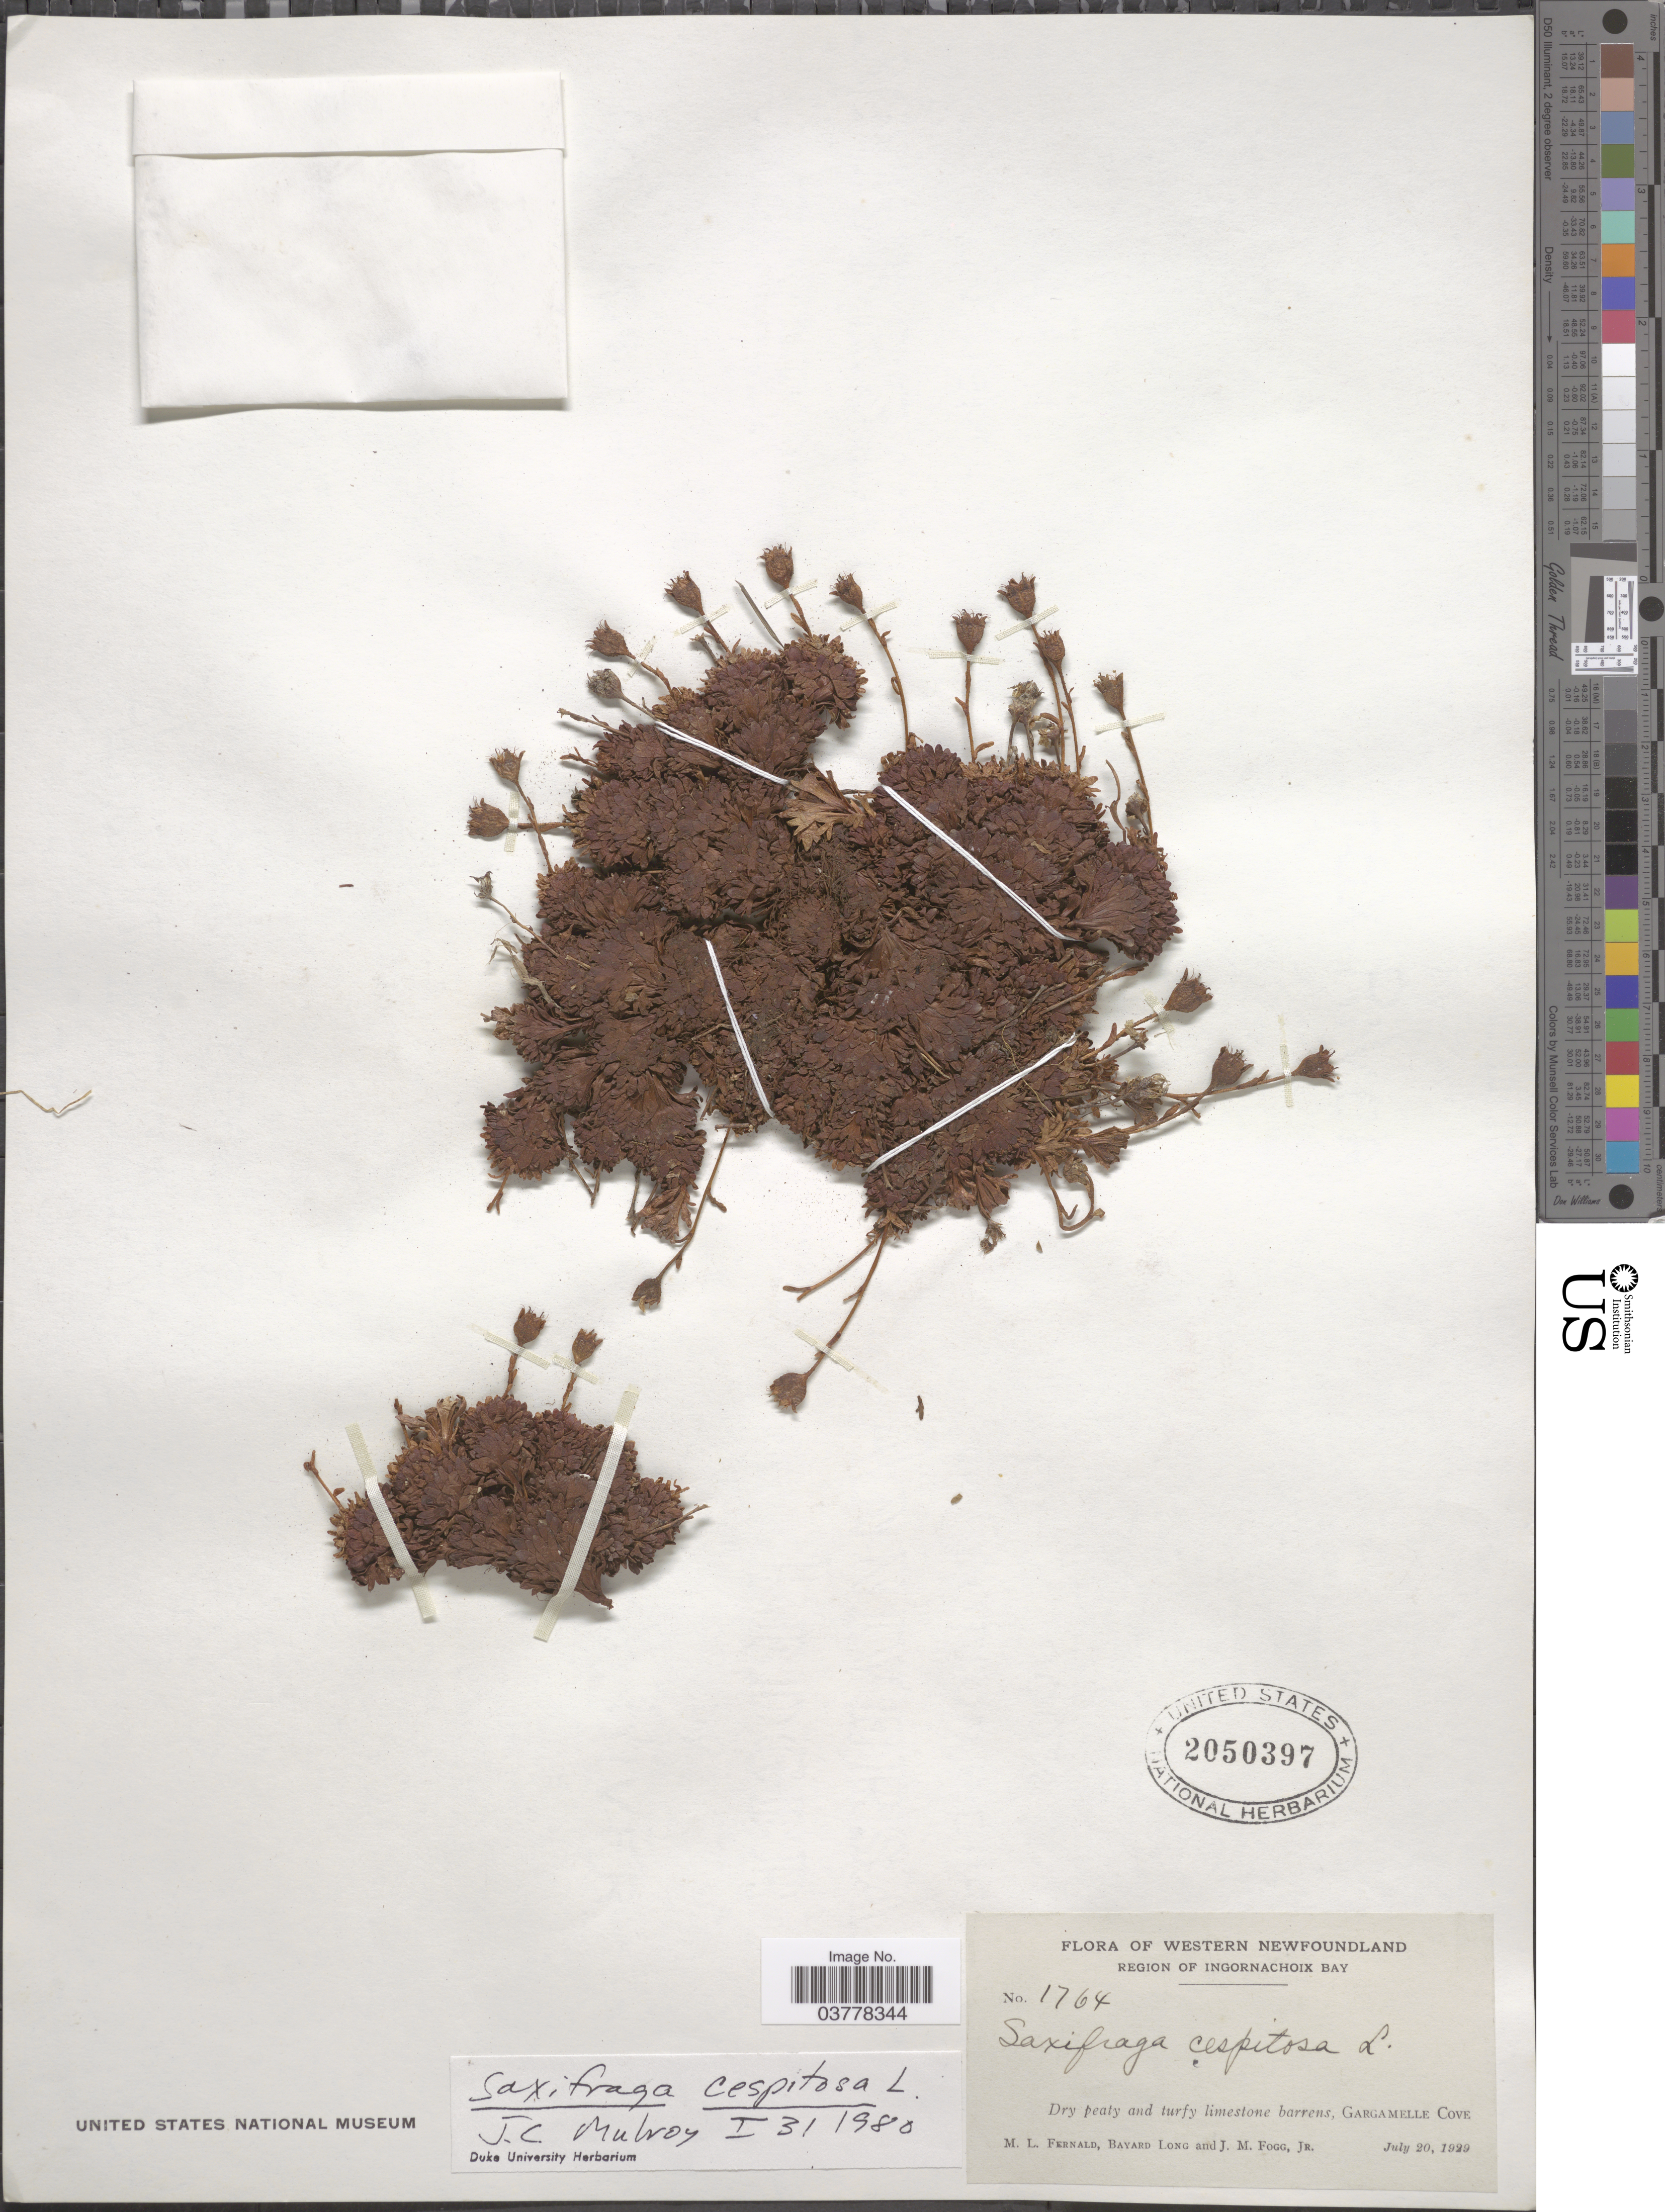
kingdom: Plantae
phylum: Tracheophyta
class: Magnoliopsida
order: Saxifragales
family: Saxifragaceae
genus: Saxifraga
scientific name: Saxifraga caespitosa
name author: L.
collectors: M. L. Fernald, B. Long & J. Fogg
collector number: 1764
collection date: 1929-07-20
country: Canada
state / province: Newfoundland and Labrador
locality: Western Newfoundland. Region of Ingornachoix Bay. Gargamelle Cove.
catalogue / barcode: US 2050397